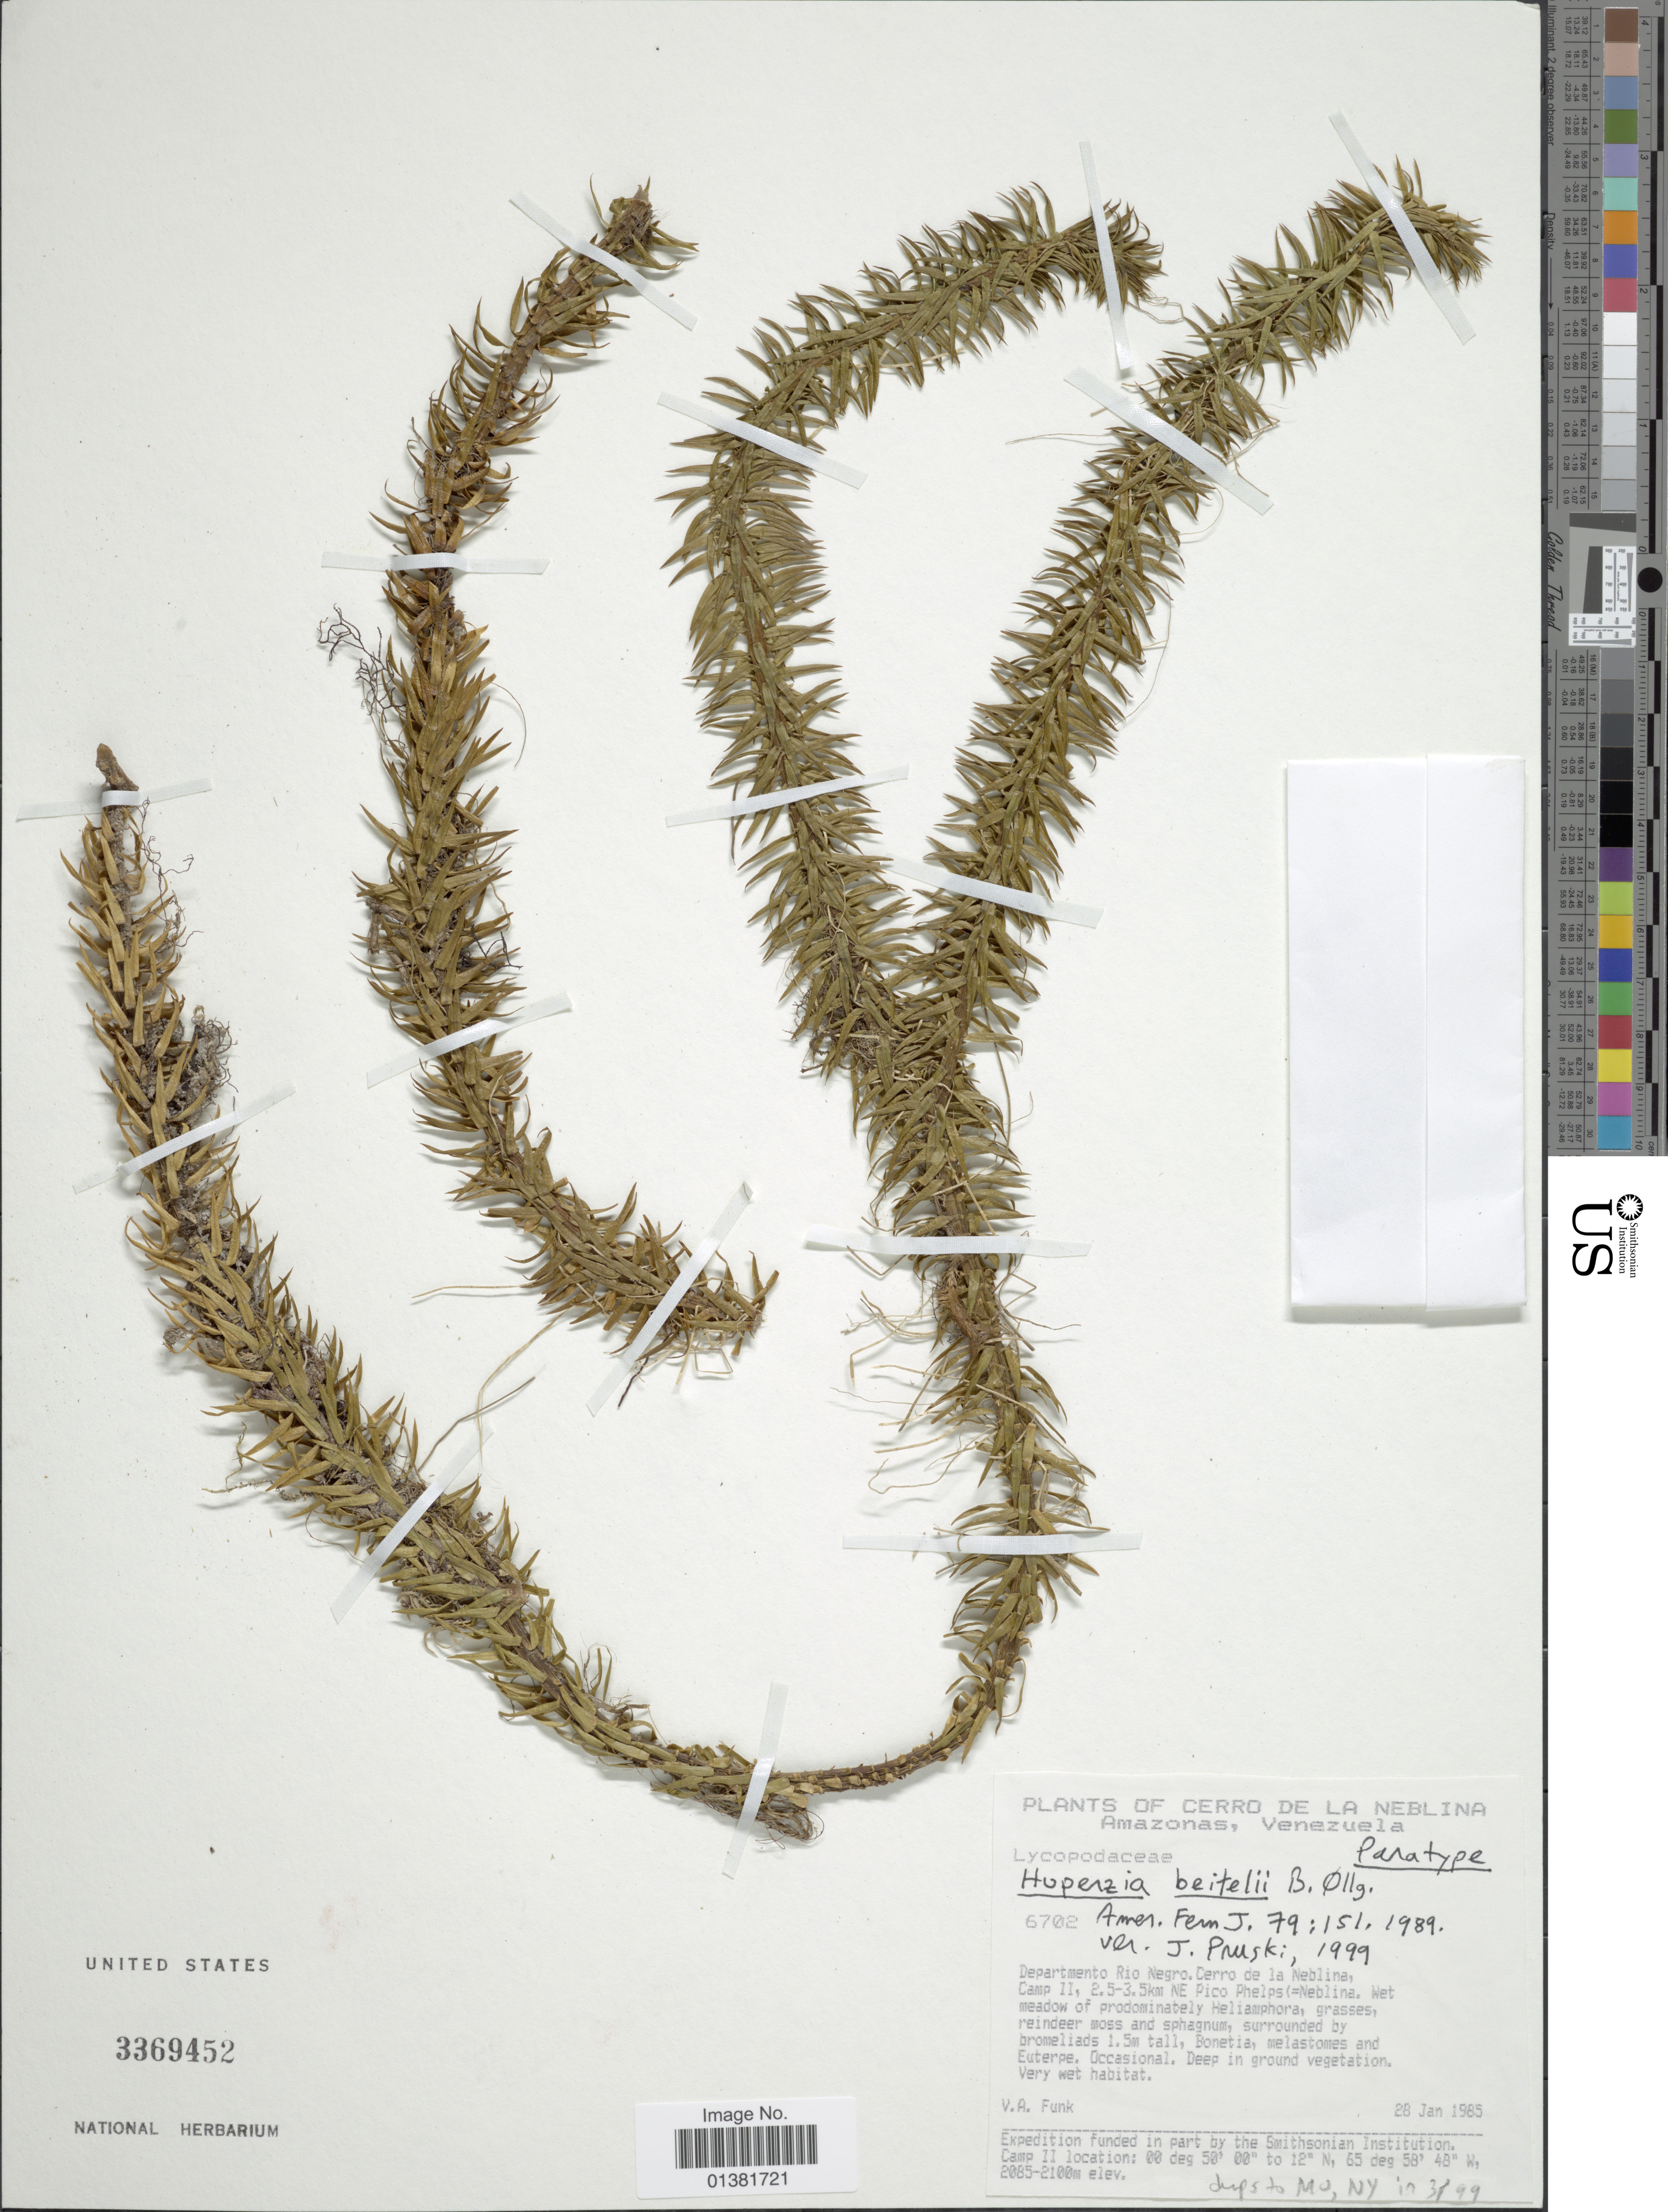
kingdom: Plantae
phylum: Tracheophyta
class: Lycopodiopsida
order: Lycopodiales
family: Lycopodiaceae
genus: Phlegmariurus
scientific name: Phlegmariurus beitelii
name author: (B. Øllg.) B. Øllg.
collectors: V. Funk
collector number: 6702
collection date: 1985-01-28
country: Venezuela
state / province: Amazonas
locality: Cerro de la Neblina, Departamento Rio Negro, Cerro de la Neblina, Camp 11, 2.5-3.5 km NE Pico Phelp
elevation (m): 2085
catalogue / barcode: US 3369452